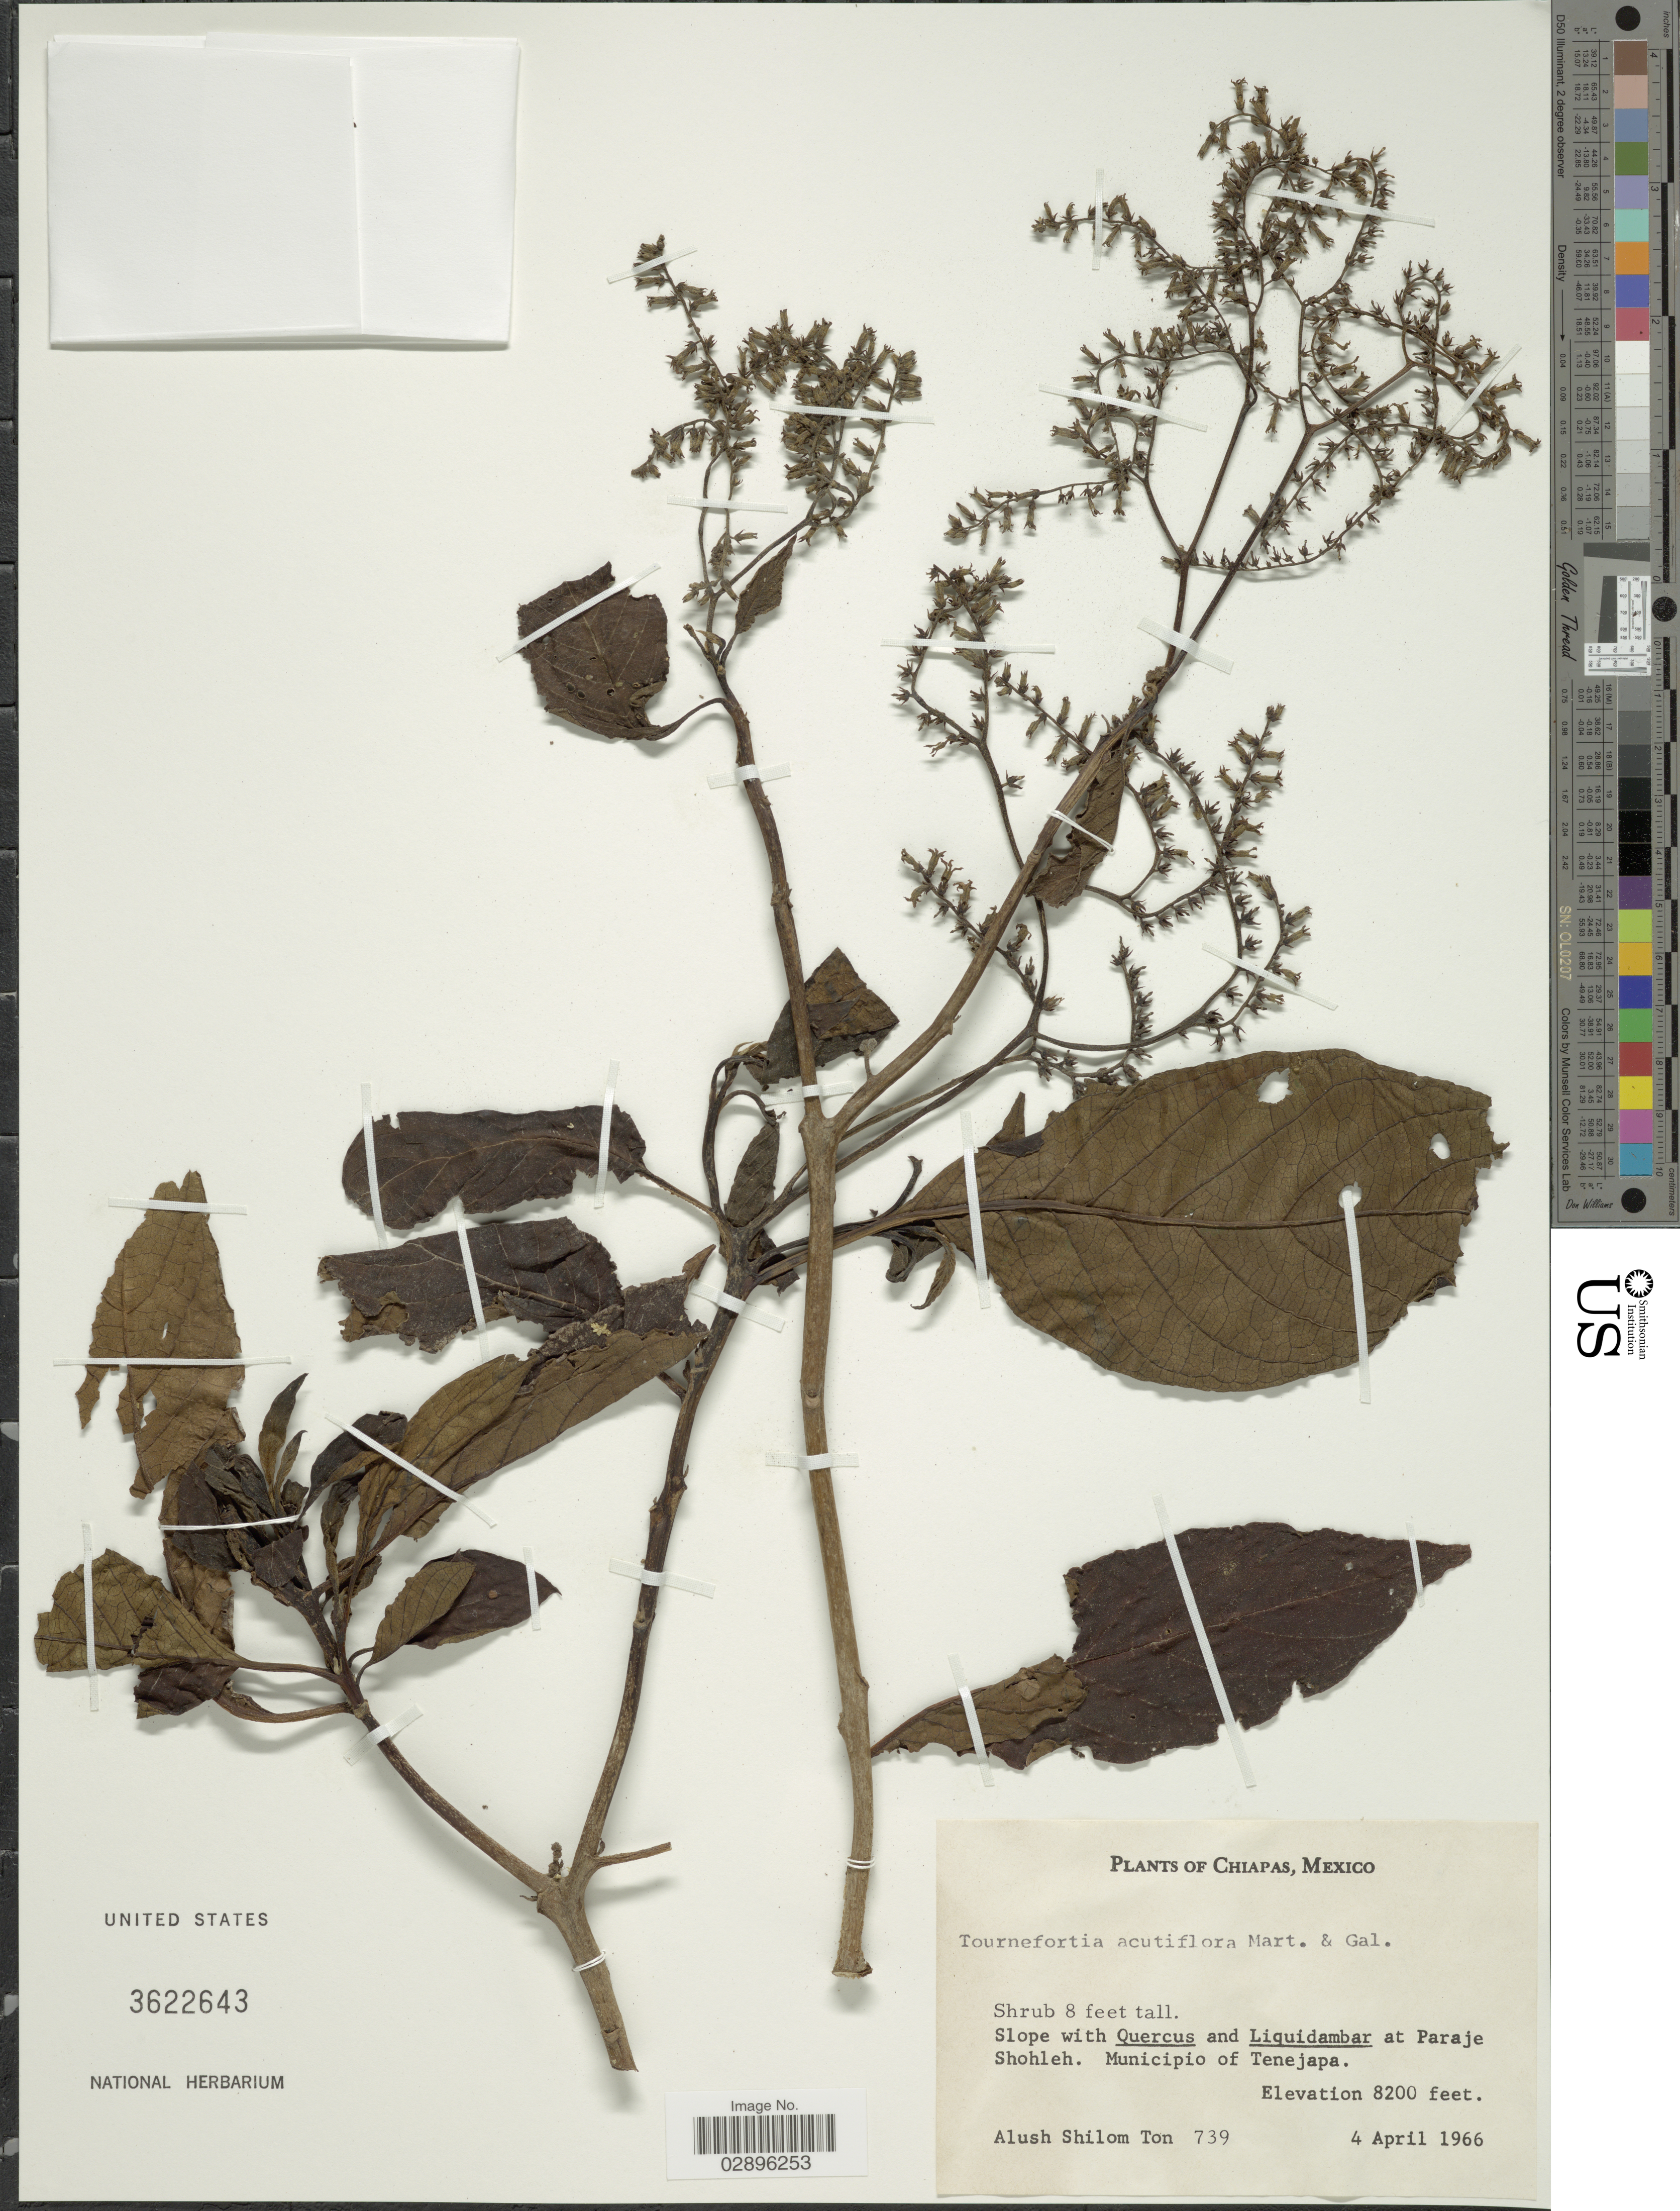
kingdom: Plantae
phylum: Tracheophyta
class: Magnoliopsida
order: Boraginales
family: Heliotropiaceae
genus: Tournefortia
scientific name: Tournefortia acutiflora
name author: M. Martens & Galeotti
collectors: A. M. Ton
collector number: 739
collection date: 1966-04-04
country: Mexico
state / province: Chiapas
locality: Paraje Shohleh. Municipio de Tenejapa.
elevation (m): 2499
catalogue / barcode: US 3622643